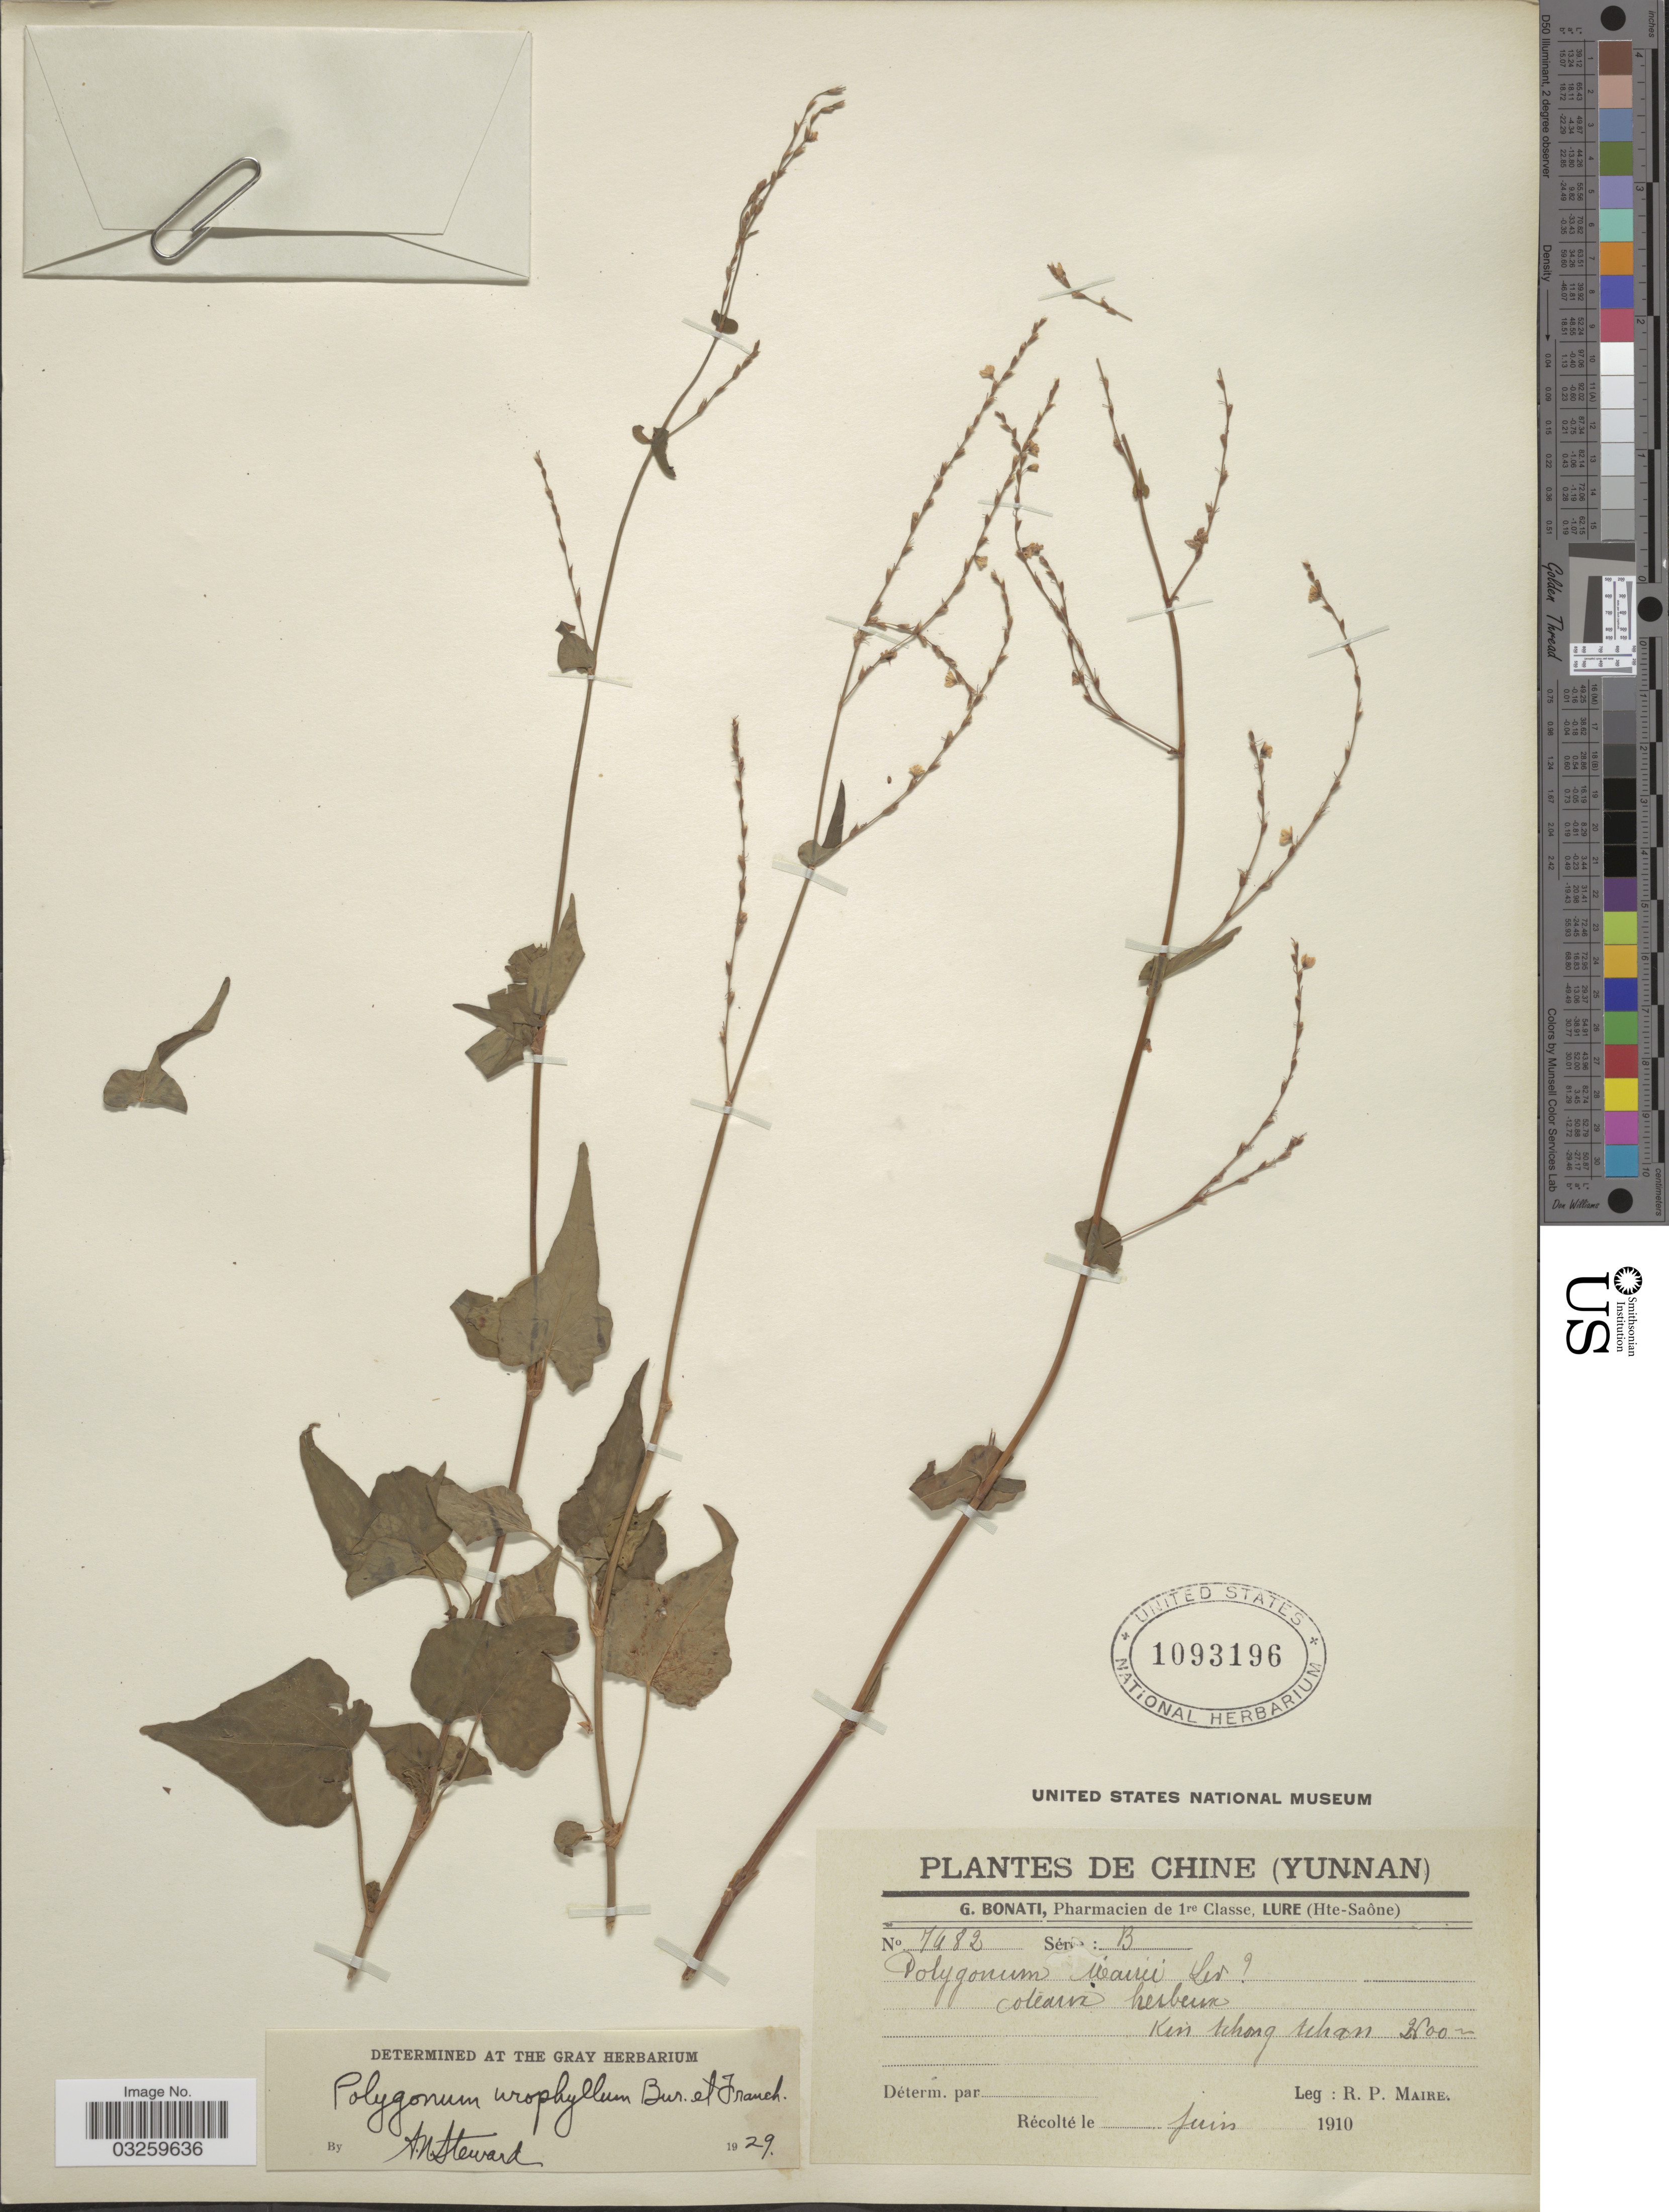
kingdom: Plantae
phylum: Tracheophyta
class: Magnoliopsida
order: Caryophyllales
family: Polygonaceae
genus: Polygonum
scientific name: Polygonum urophyllum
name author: Bureau & Franch.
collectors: R.-P. Maire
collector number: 7482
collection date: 1910-06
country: China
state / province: Yunnan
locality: Kin tchong tchan.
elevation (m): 2600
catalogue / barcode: US 1093196